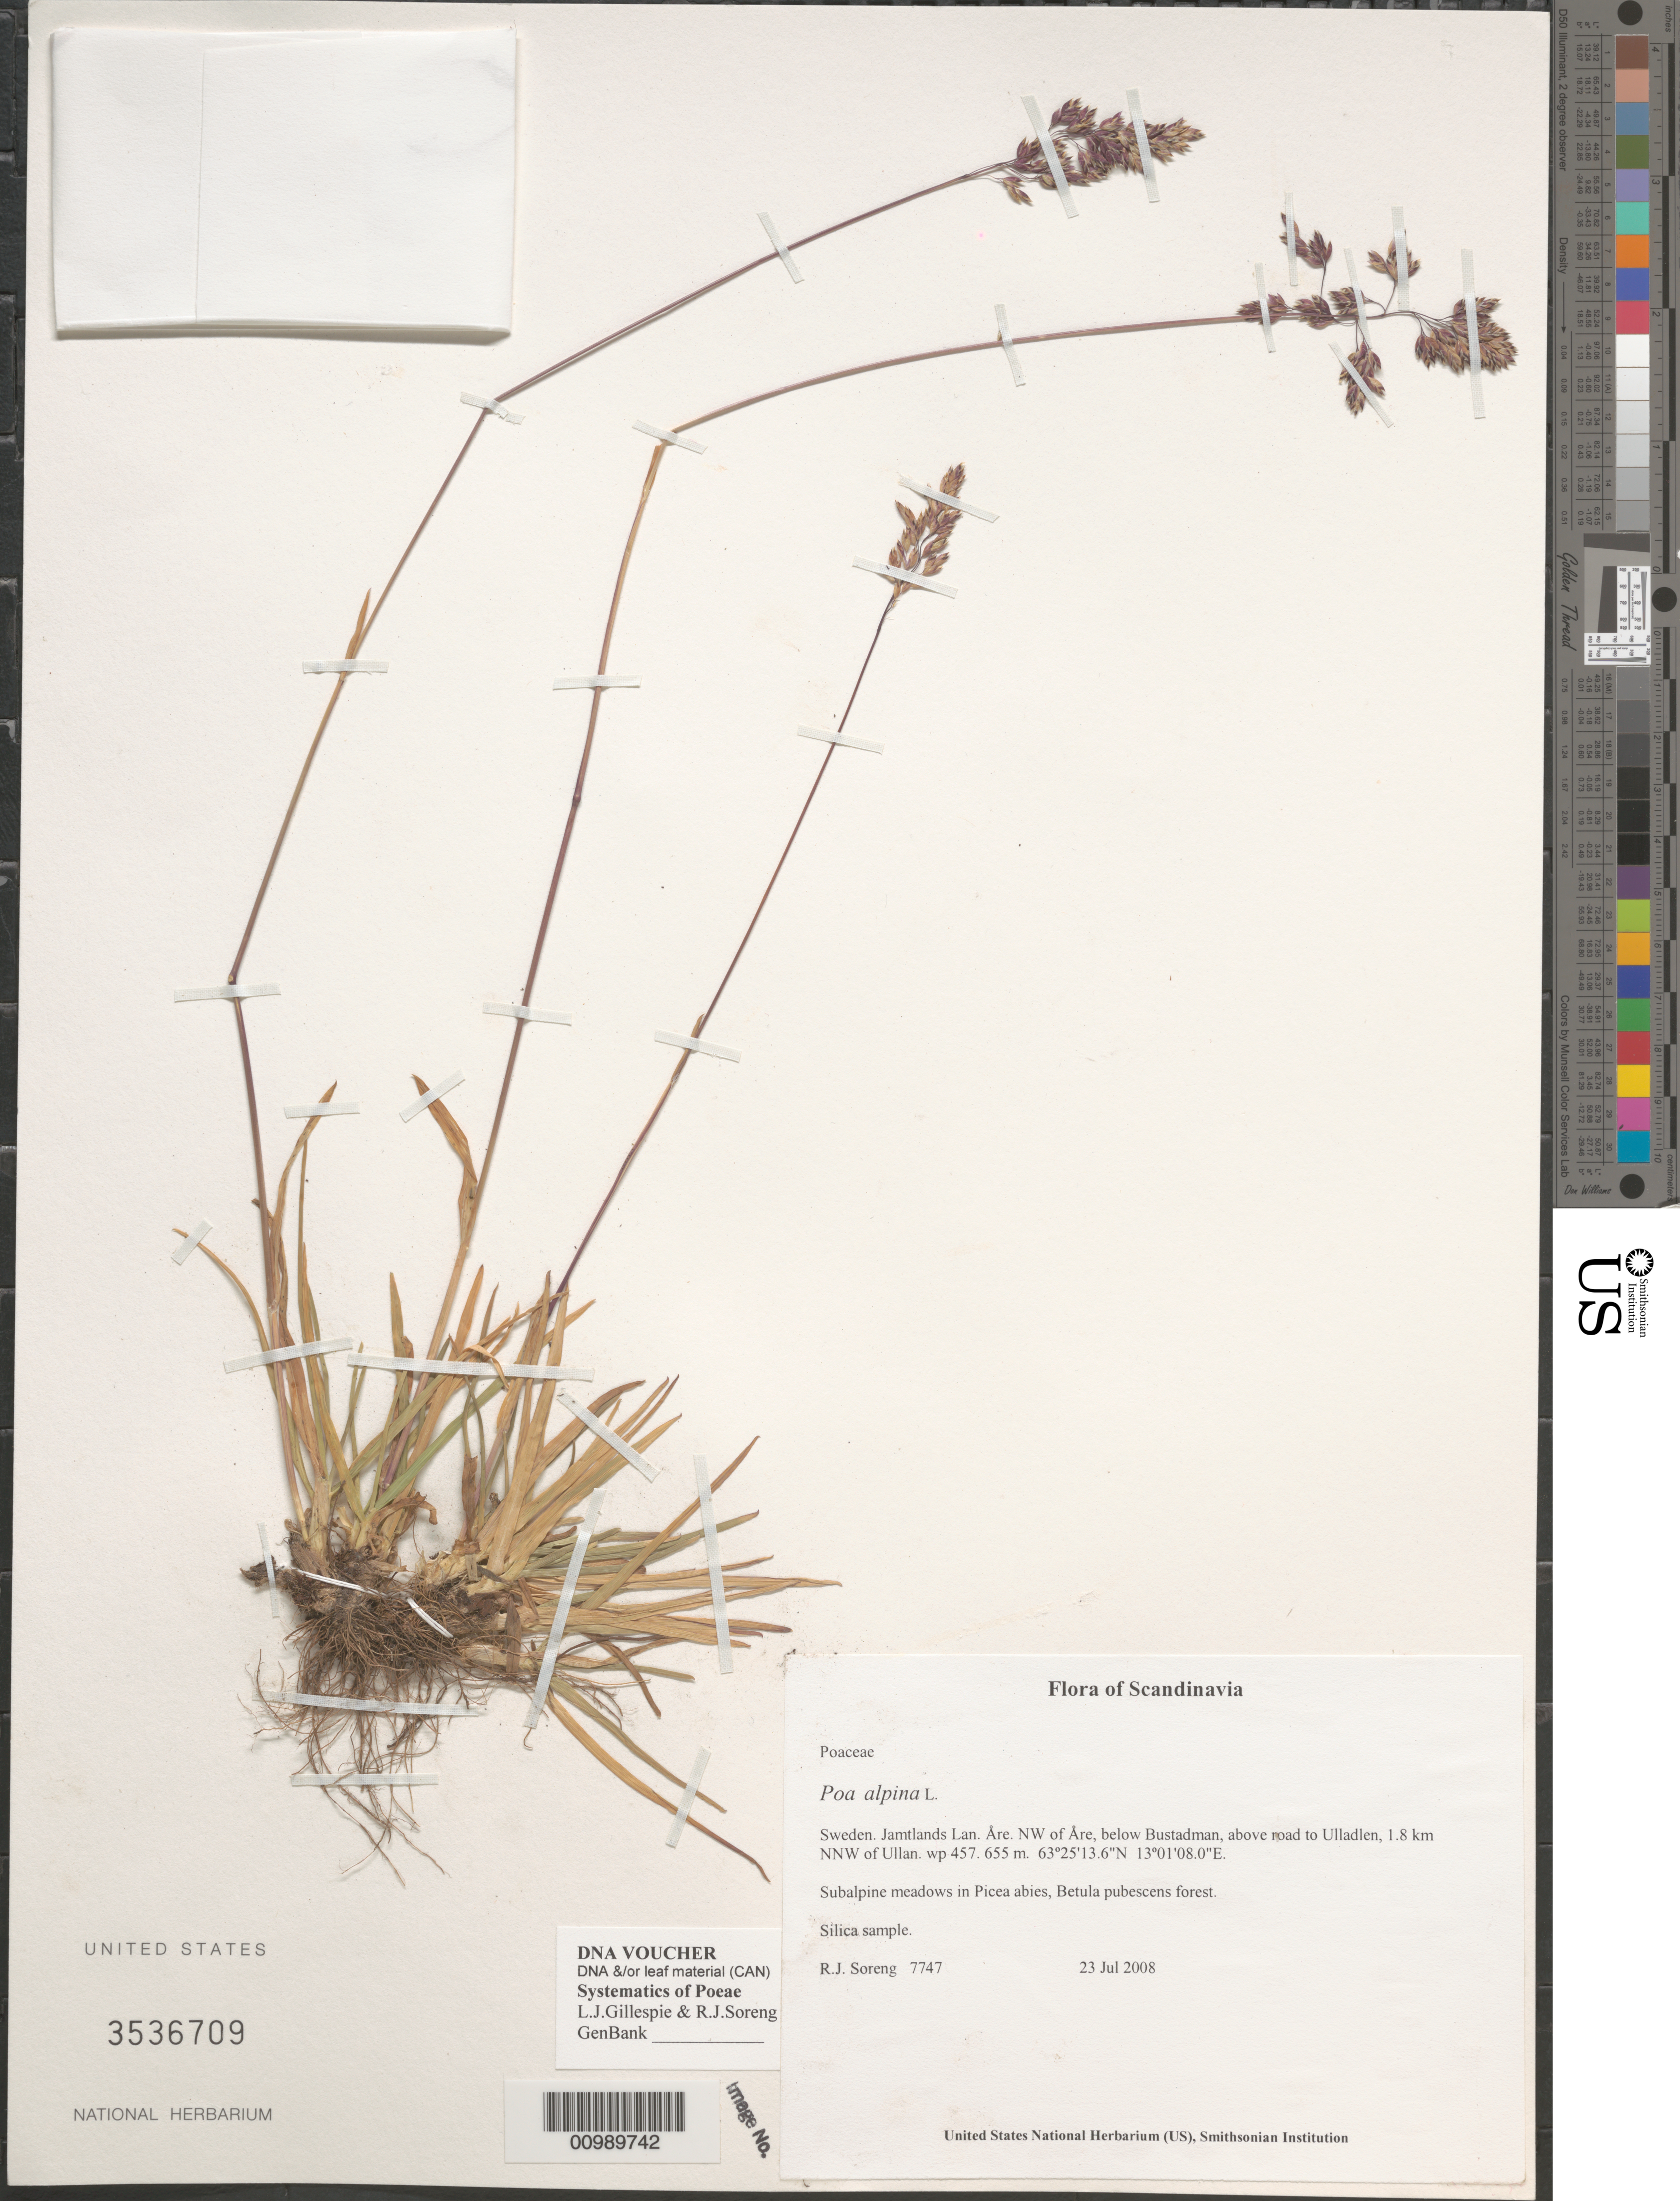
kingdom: Plantae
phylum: Tracheophyta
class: Liliopsida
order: Poales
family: Poaceae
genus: Poa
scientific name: Poa alpina subsp. alpina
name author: L.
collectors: R. J. Soreng & N. L. Soreng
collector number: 7747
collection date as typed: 23 Jul 2008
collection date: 2008-07-23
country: Sweden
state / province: Jämtland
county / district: Åre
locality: NW of Åre, below Bustadman, above road to Ulladlen, 1.8 km NNW of Ullan.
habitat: Subalpine meadows in Picea abies, Betula pubescens forest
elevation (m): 655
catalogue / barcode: US 3536709